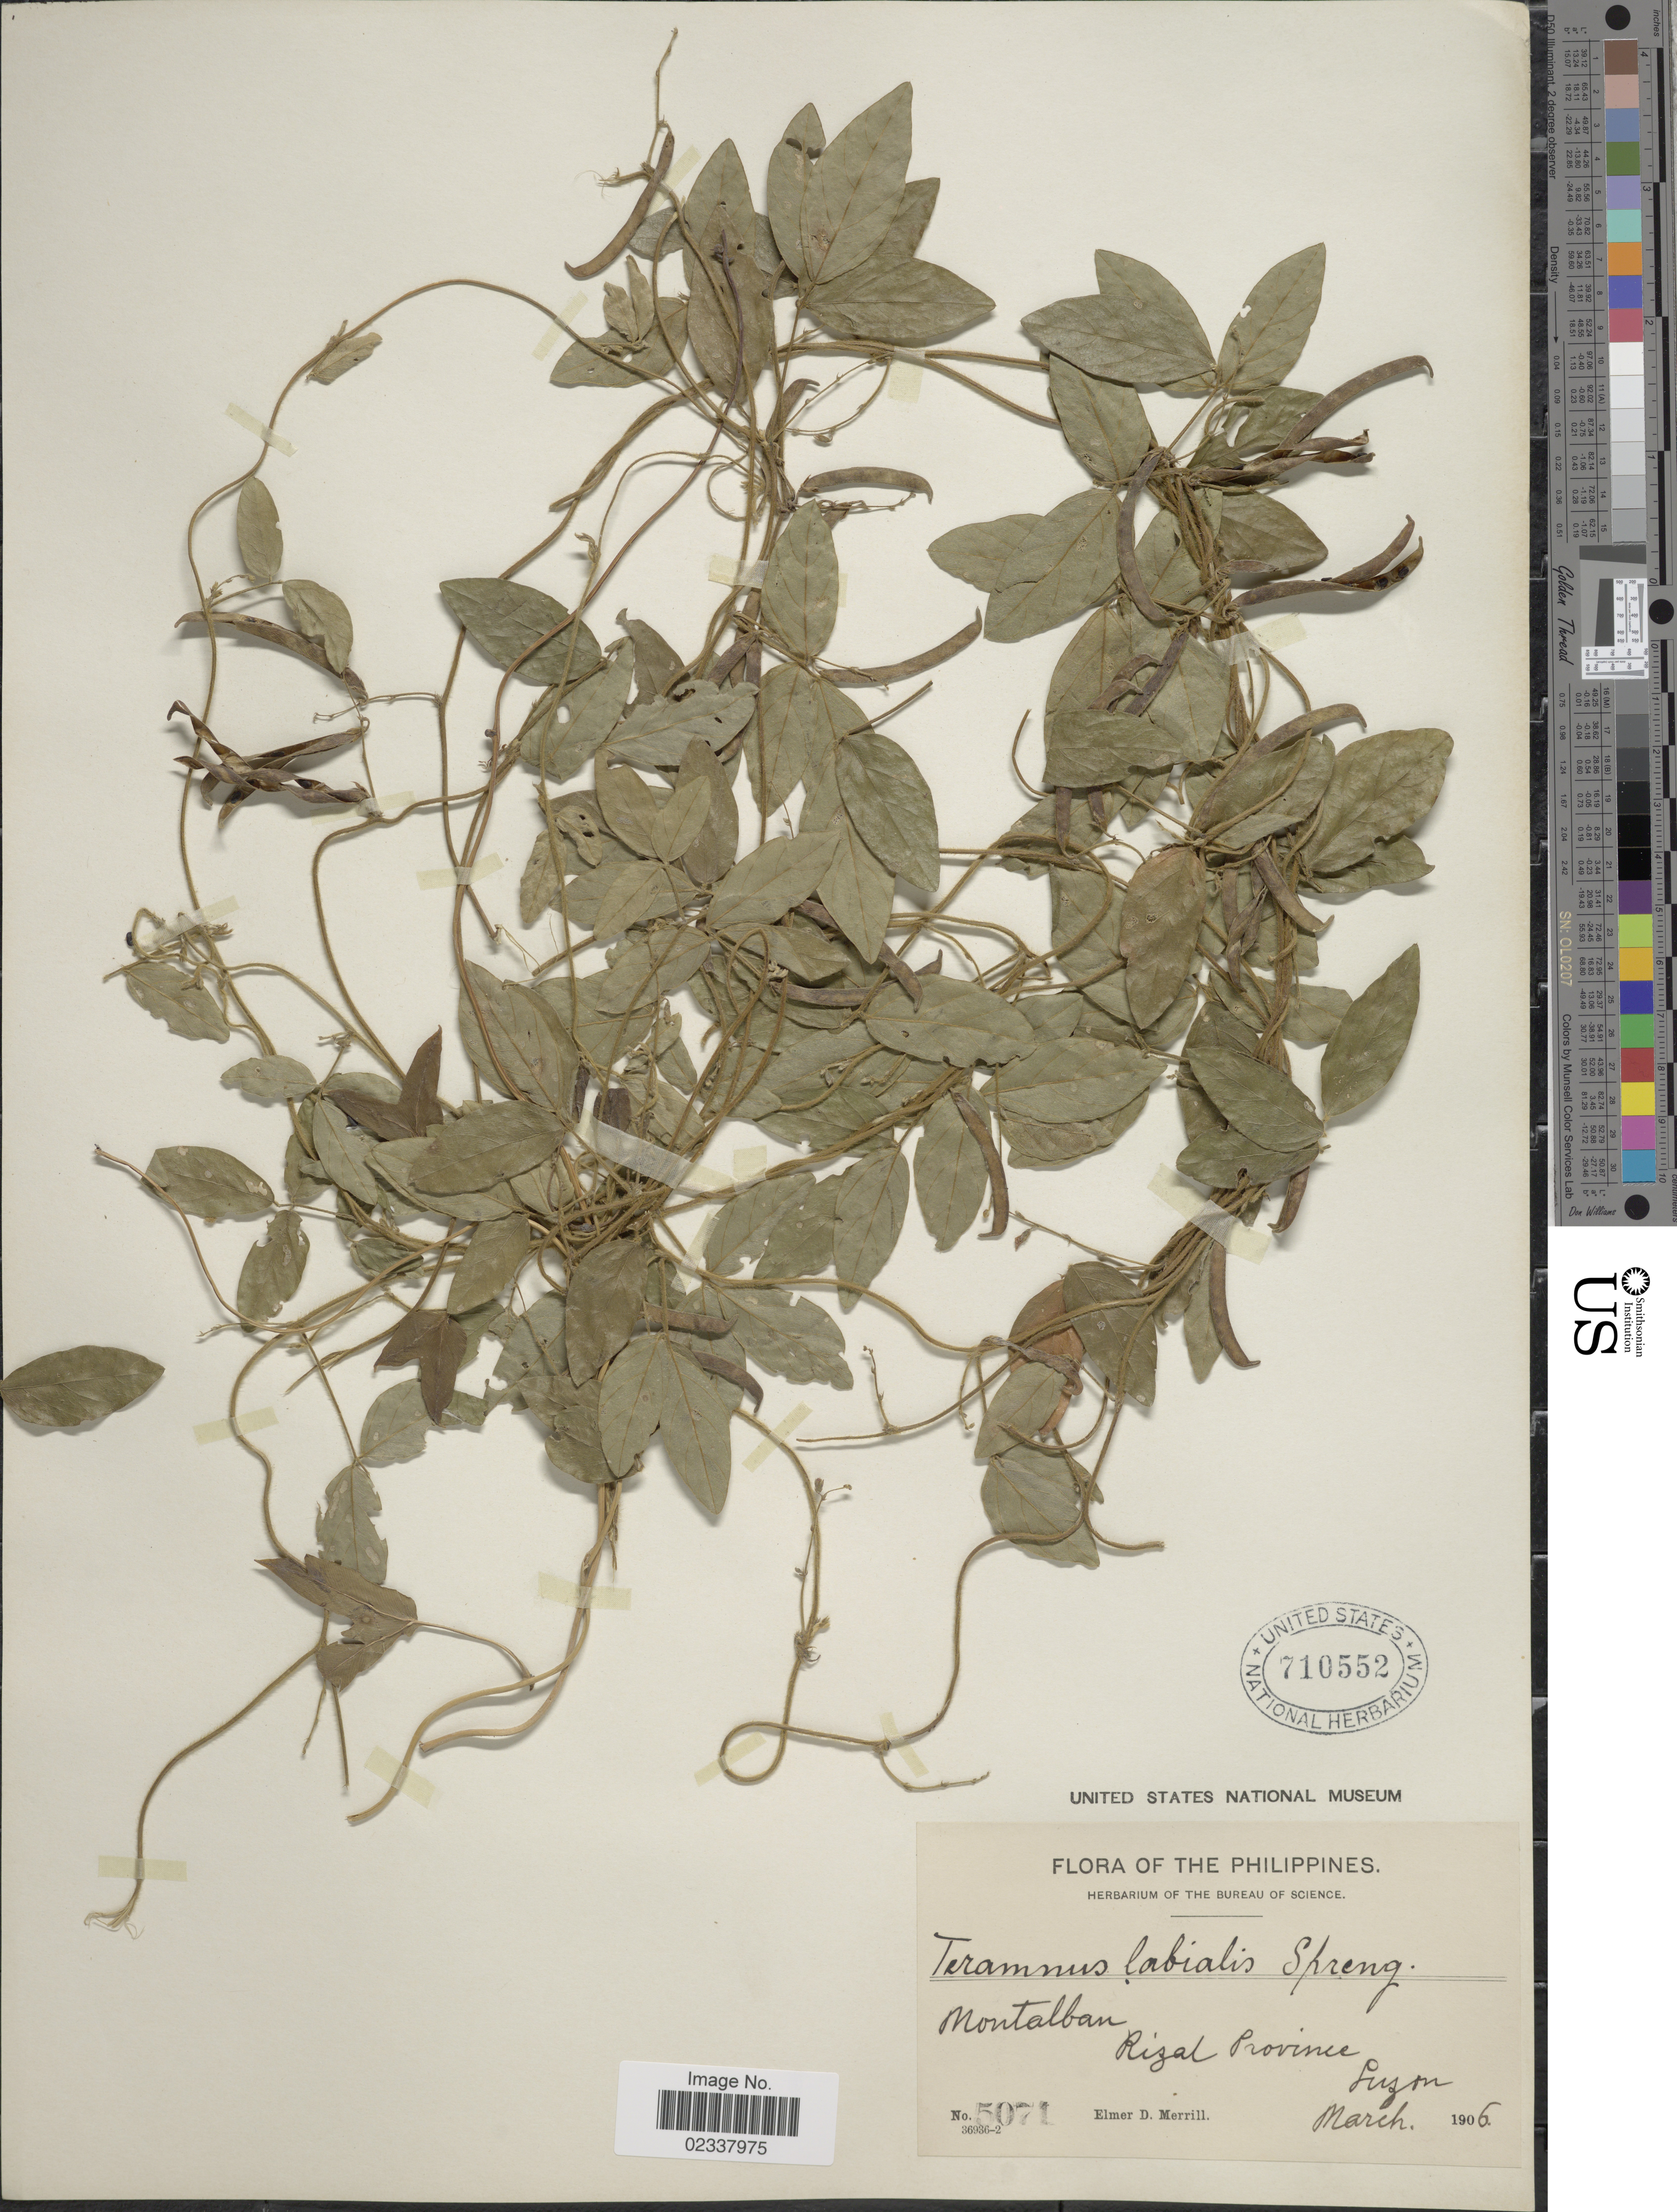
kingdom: Plantae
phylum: Tracheophyta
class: Magnoliopsida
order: Fabales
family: Fabaceae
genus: Teramnus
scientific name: Teramnus labialis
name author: (L. f.) Spreng.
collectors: E. D. Merrill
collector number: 5071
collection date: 1906-03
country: Philippines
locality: Montalban, Rizal Province, Luzon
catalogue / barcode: US 710552